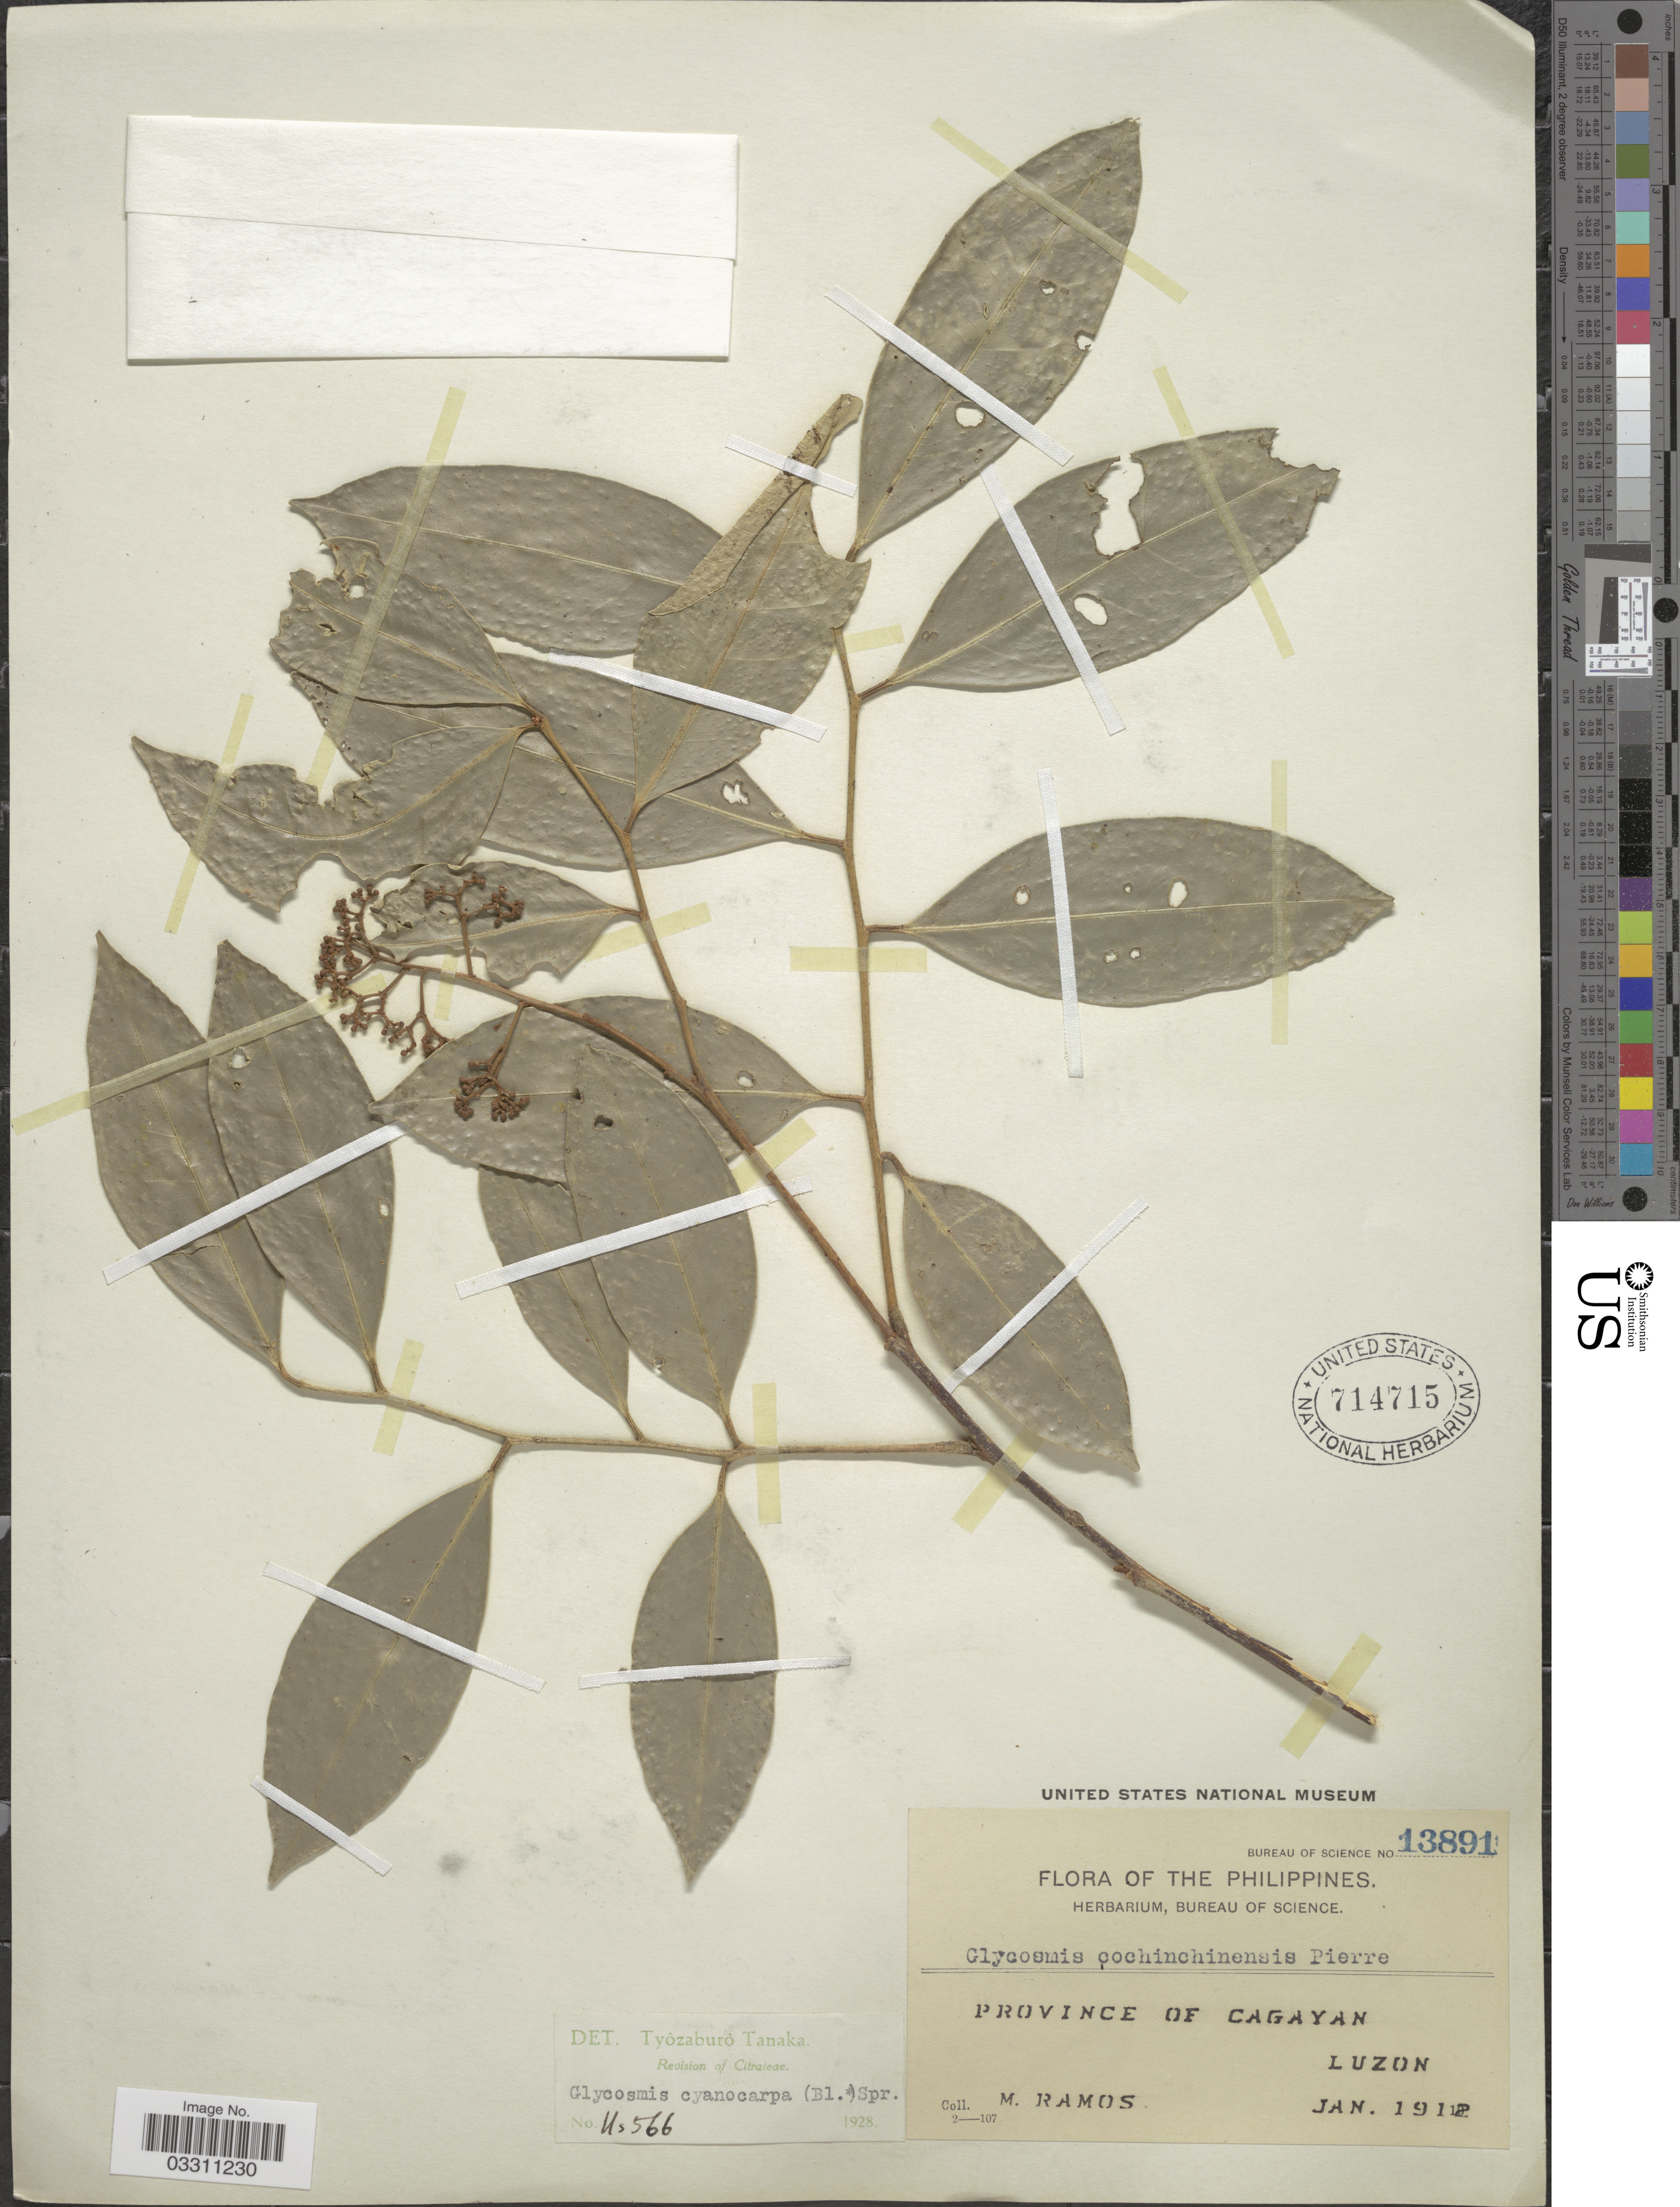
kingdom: Plantae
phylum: Tracheophyta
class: Magnoliopsida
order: Sapindales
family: Rutaceae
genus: Glycosmis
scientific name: Glycosmis cyanocarpa var. cyanocarpa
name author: (Blume) Spreng.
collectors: M. Ramos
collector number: Bureau of Science 13891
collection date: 1912-01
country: Philippines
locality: Province of Cagayan. Luzon.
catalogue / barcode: US 714715